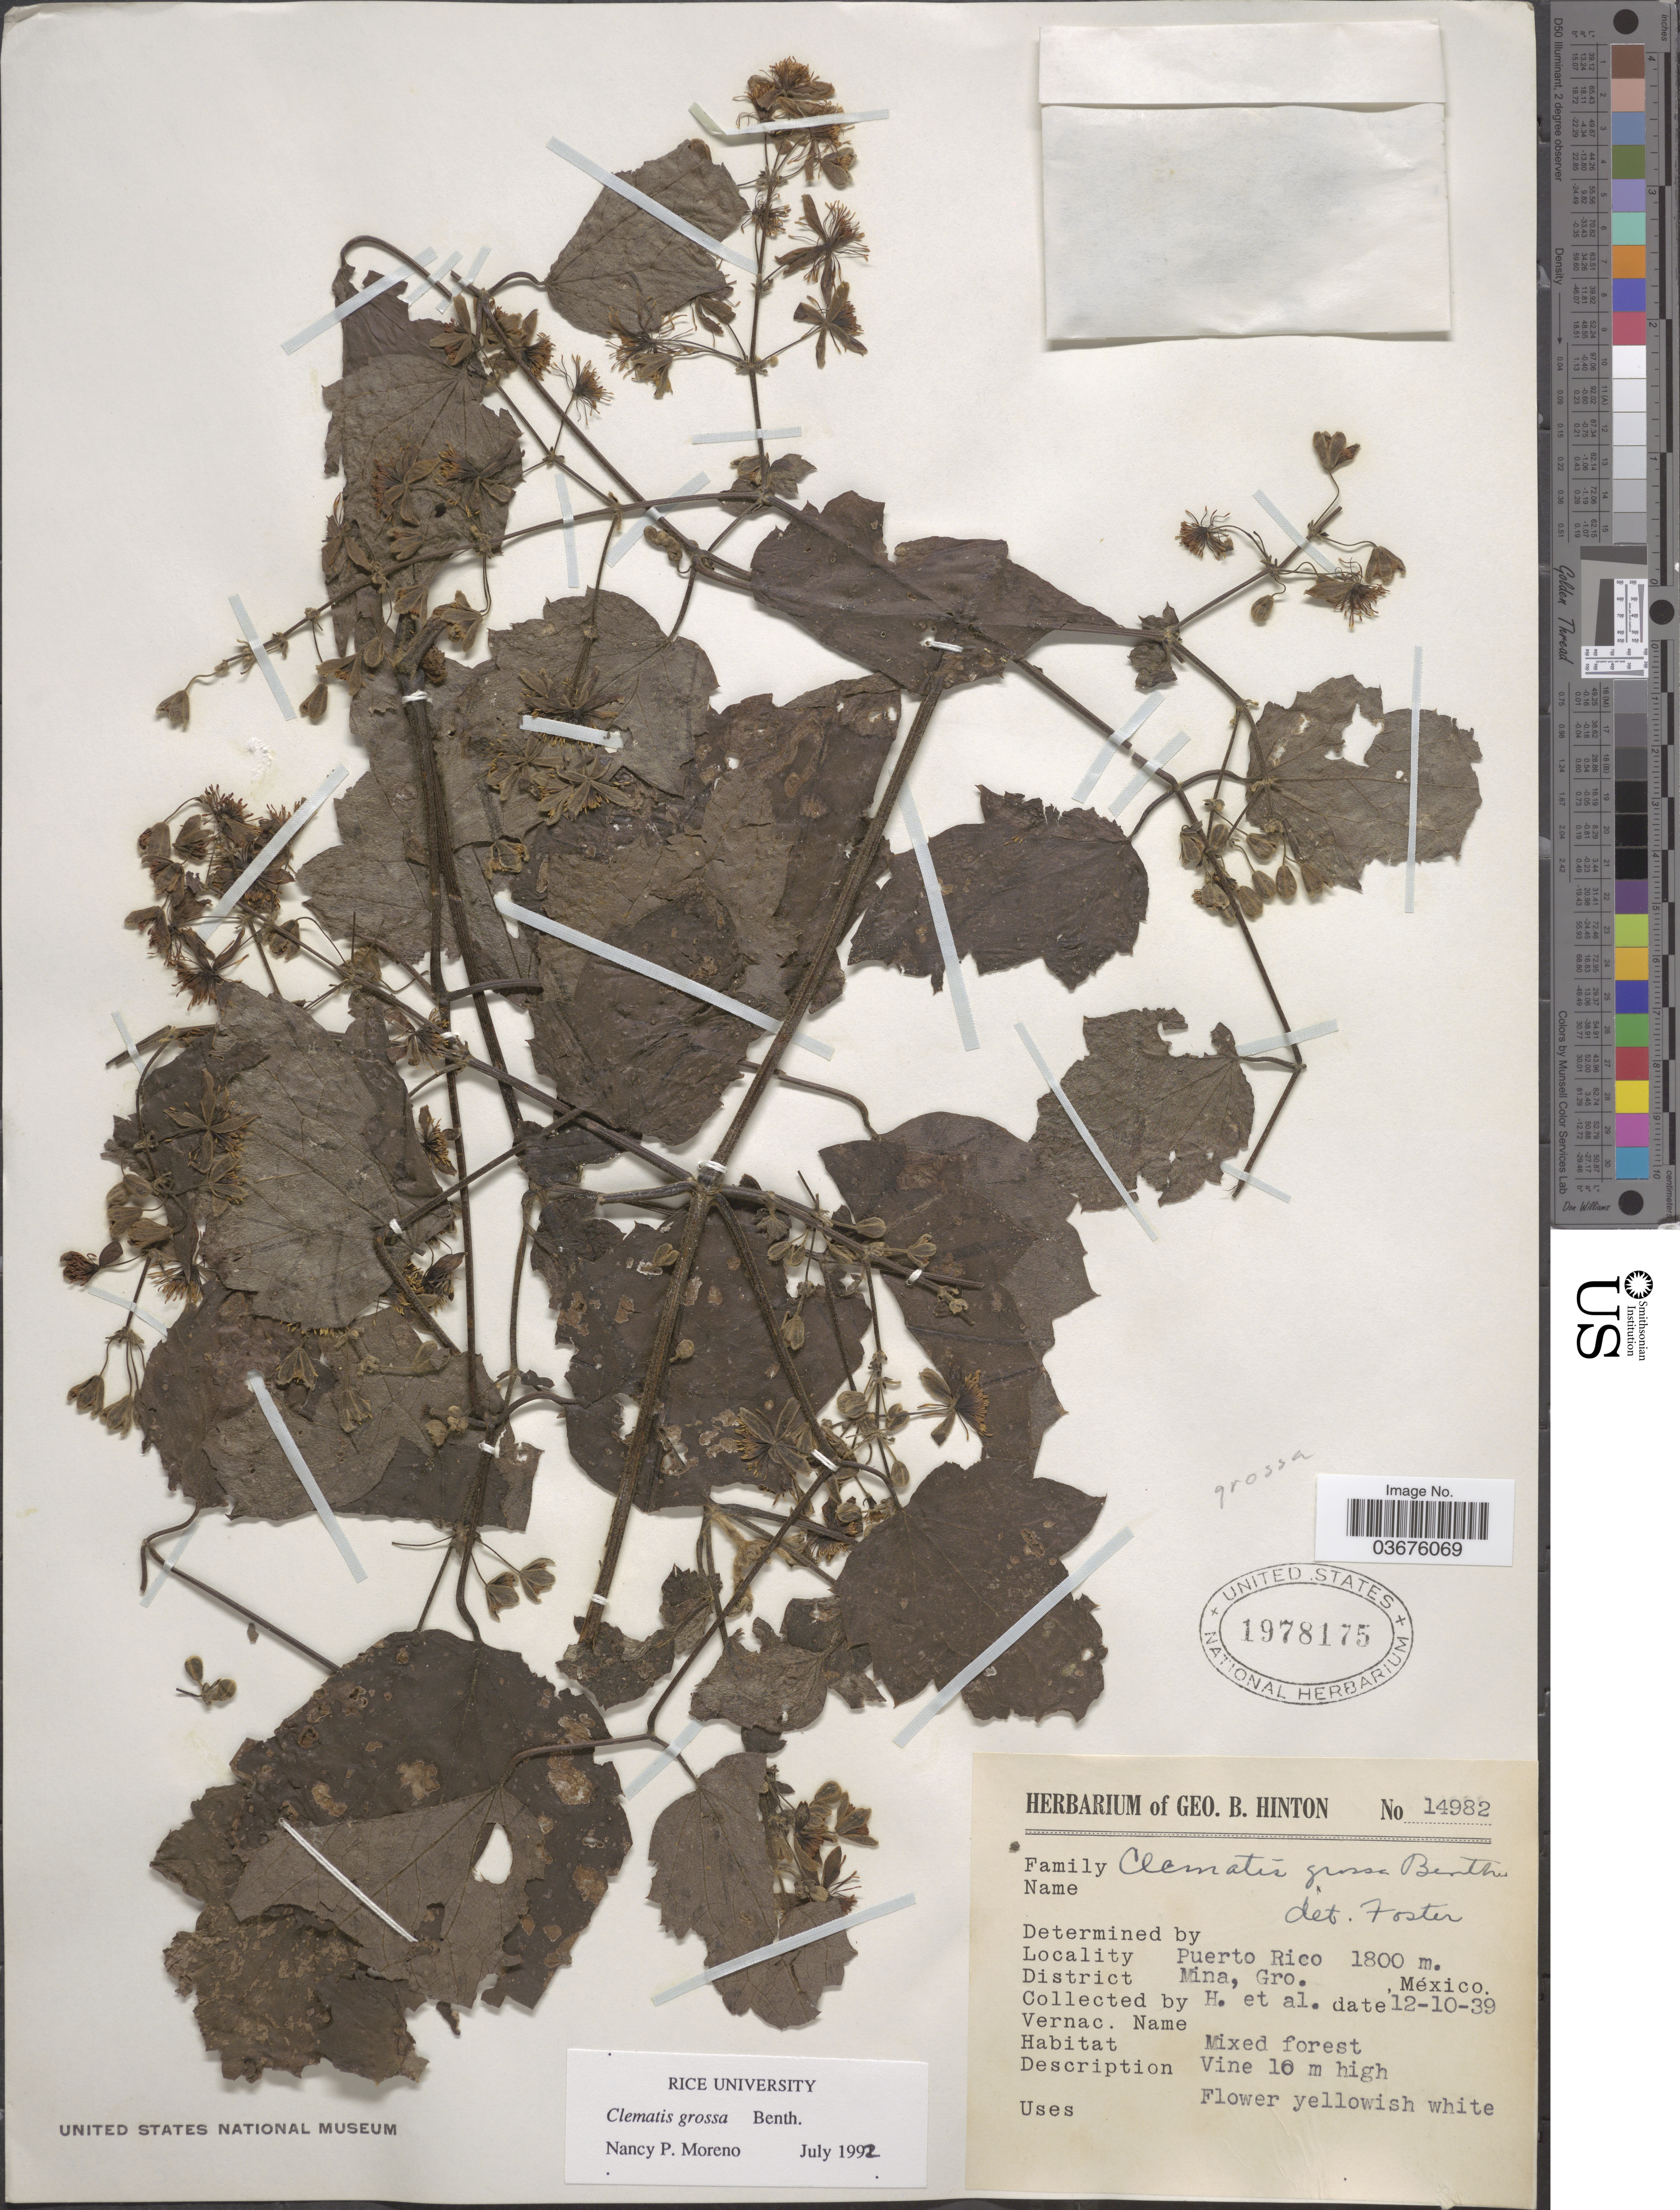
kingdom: Plantae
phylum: Tracheophyta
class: Magnoliopsida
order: Ranunculales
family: Ranunculaceae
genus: Clematis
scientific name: Clematis grossa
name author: Benth.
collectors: G. B. Hinton & et al.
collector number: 14982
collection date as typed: Transcribed d/m/y: 12/10/39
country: Mexico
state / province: Guerrero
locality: Puerto Rico. District Mina.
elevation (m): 1800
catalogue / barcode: US 1978175